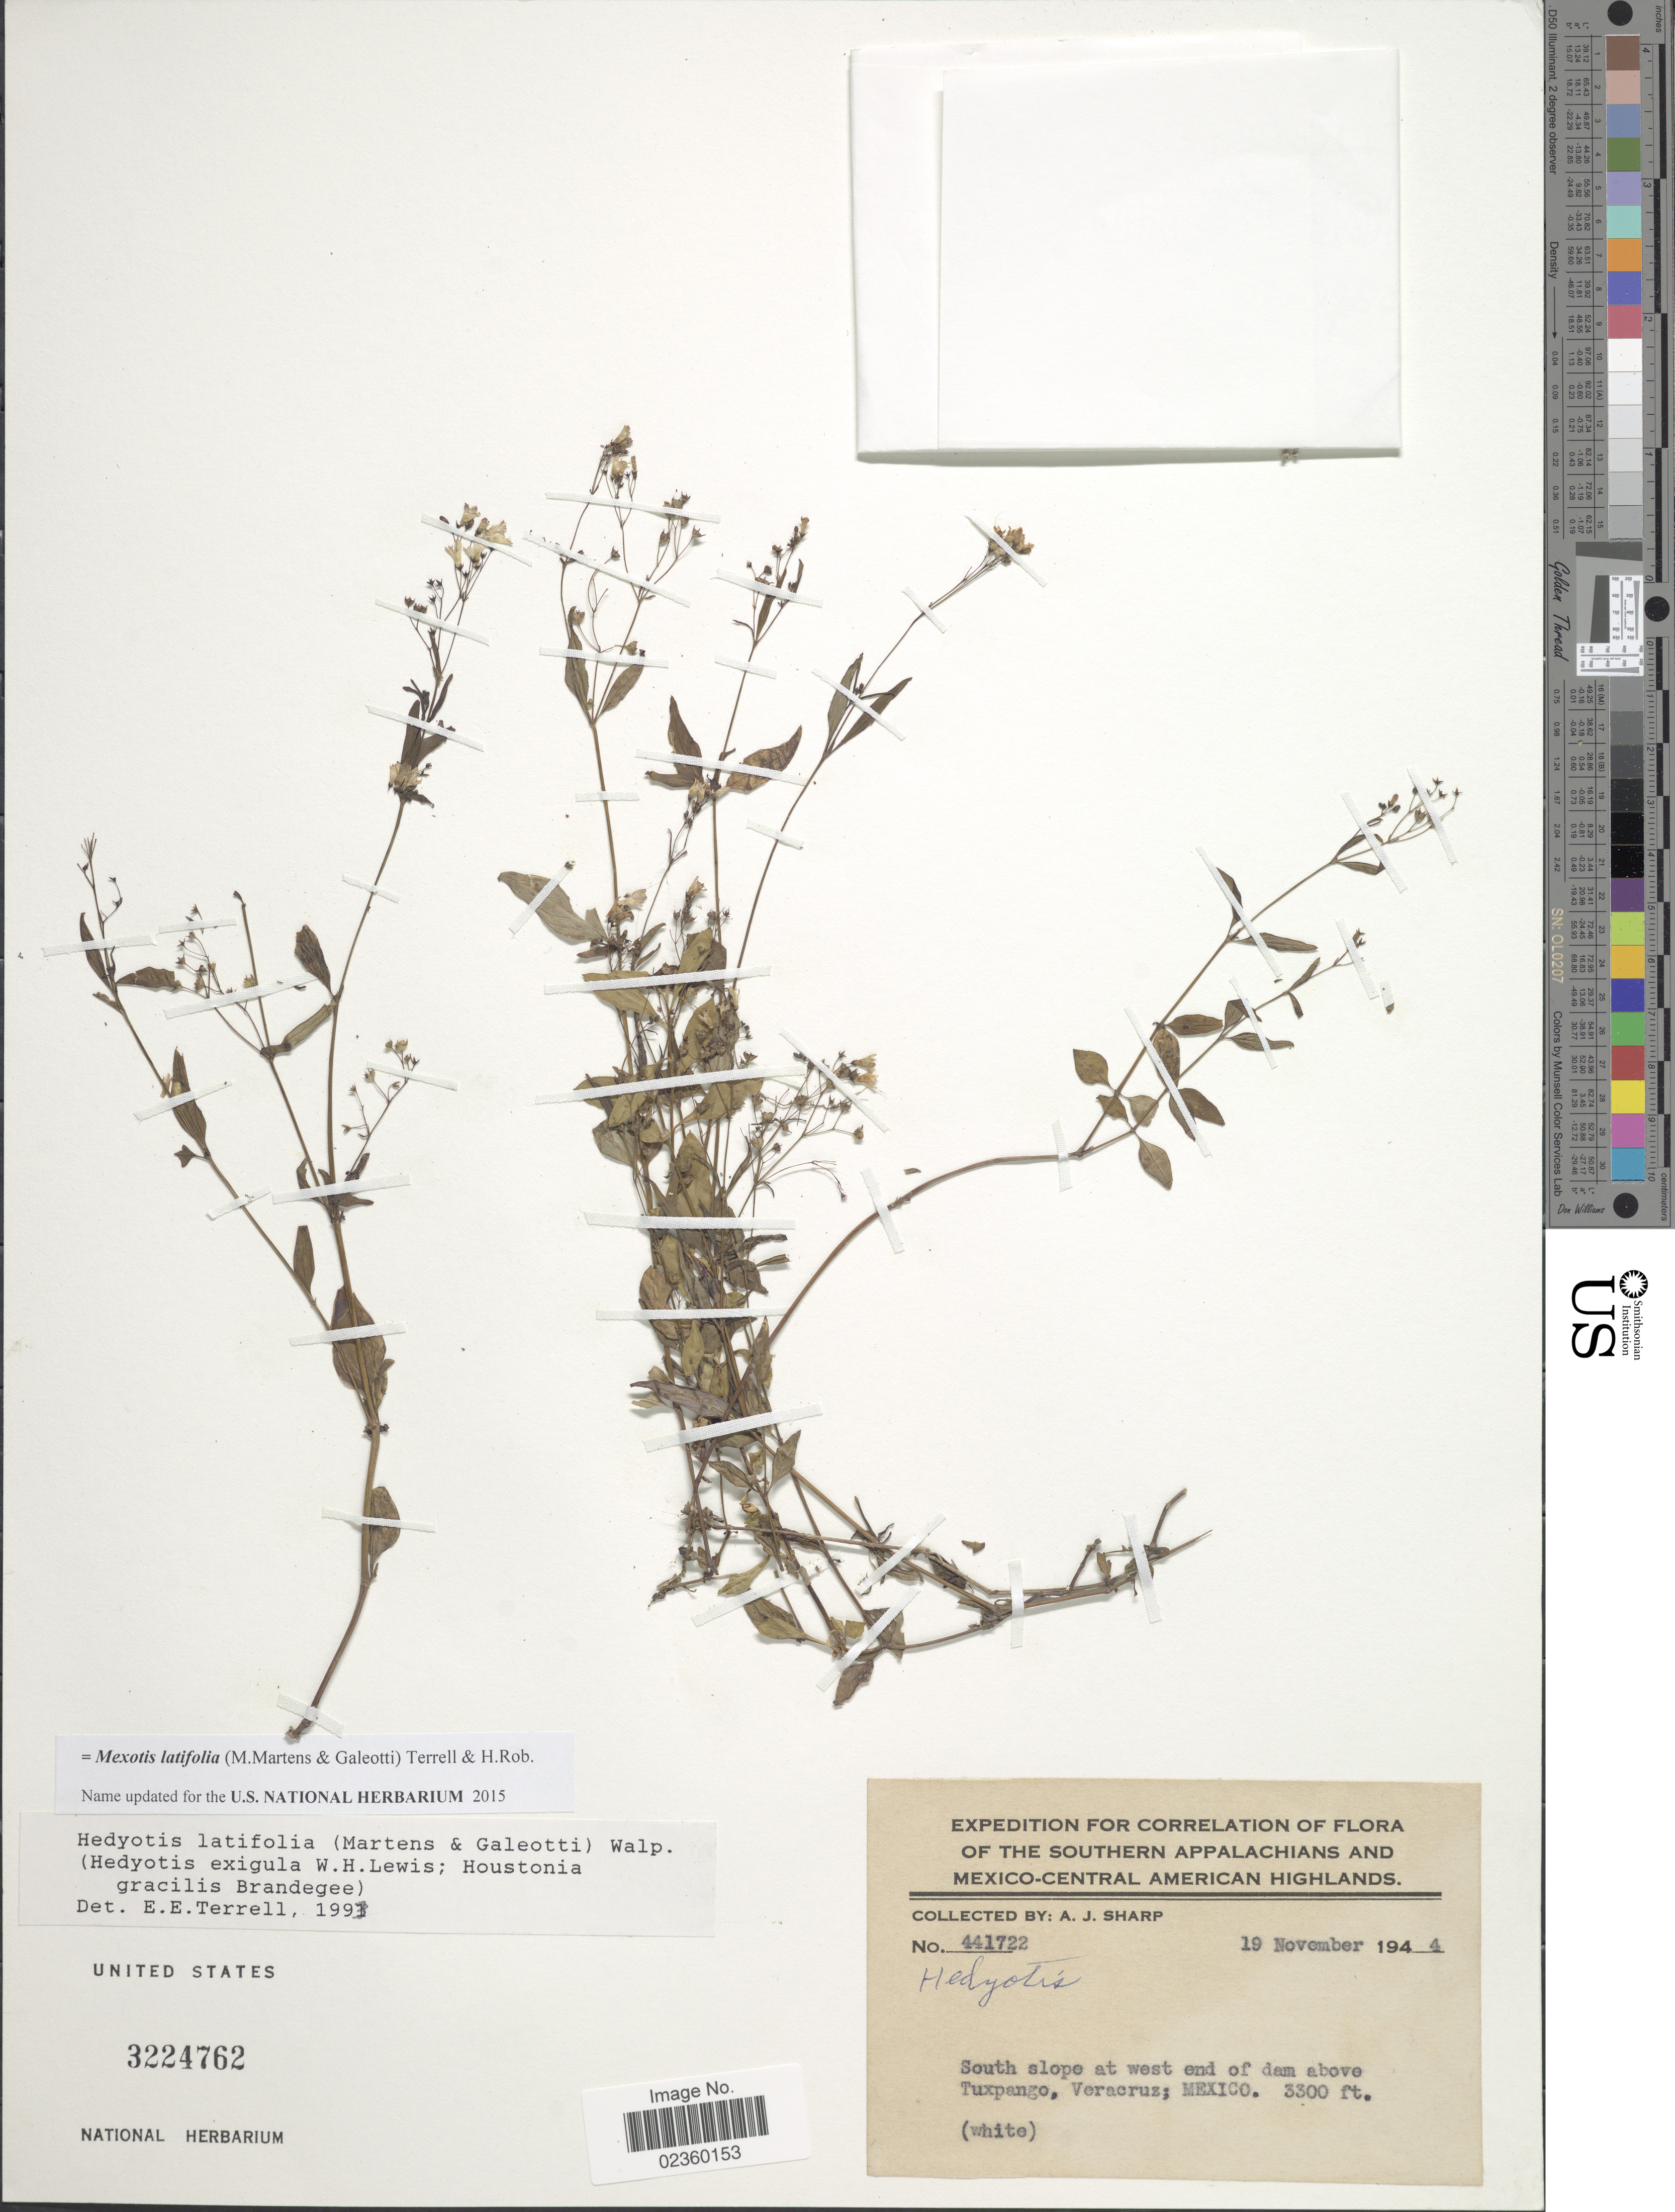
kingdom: Plantae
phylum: Tracheophyta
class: Magnoliopsida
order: Gentianales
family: Rubiaceae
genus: Mexotis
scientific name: Mexotis latifolia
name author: (M. Martens & Galeotti) Terrell & H. Rob.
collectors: A. J. Sharp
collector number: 441722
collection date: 1944-11-19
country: Mexico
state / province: Veracruz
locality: The Southern Appalachians and Mexico-Central American Highlands, South slope at west end of dam above Tuxpango, Veracruz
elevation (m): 1006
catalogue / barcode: US 3224762